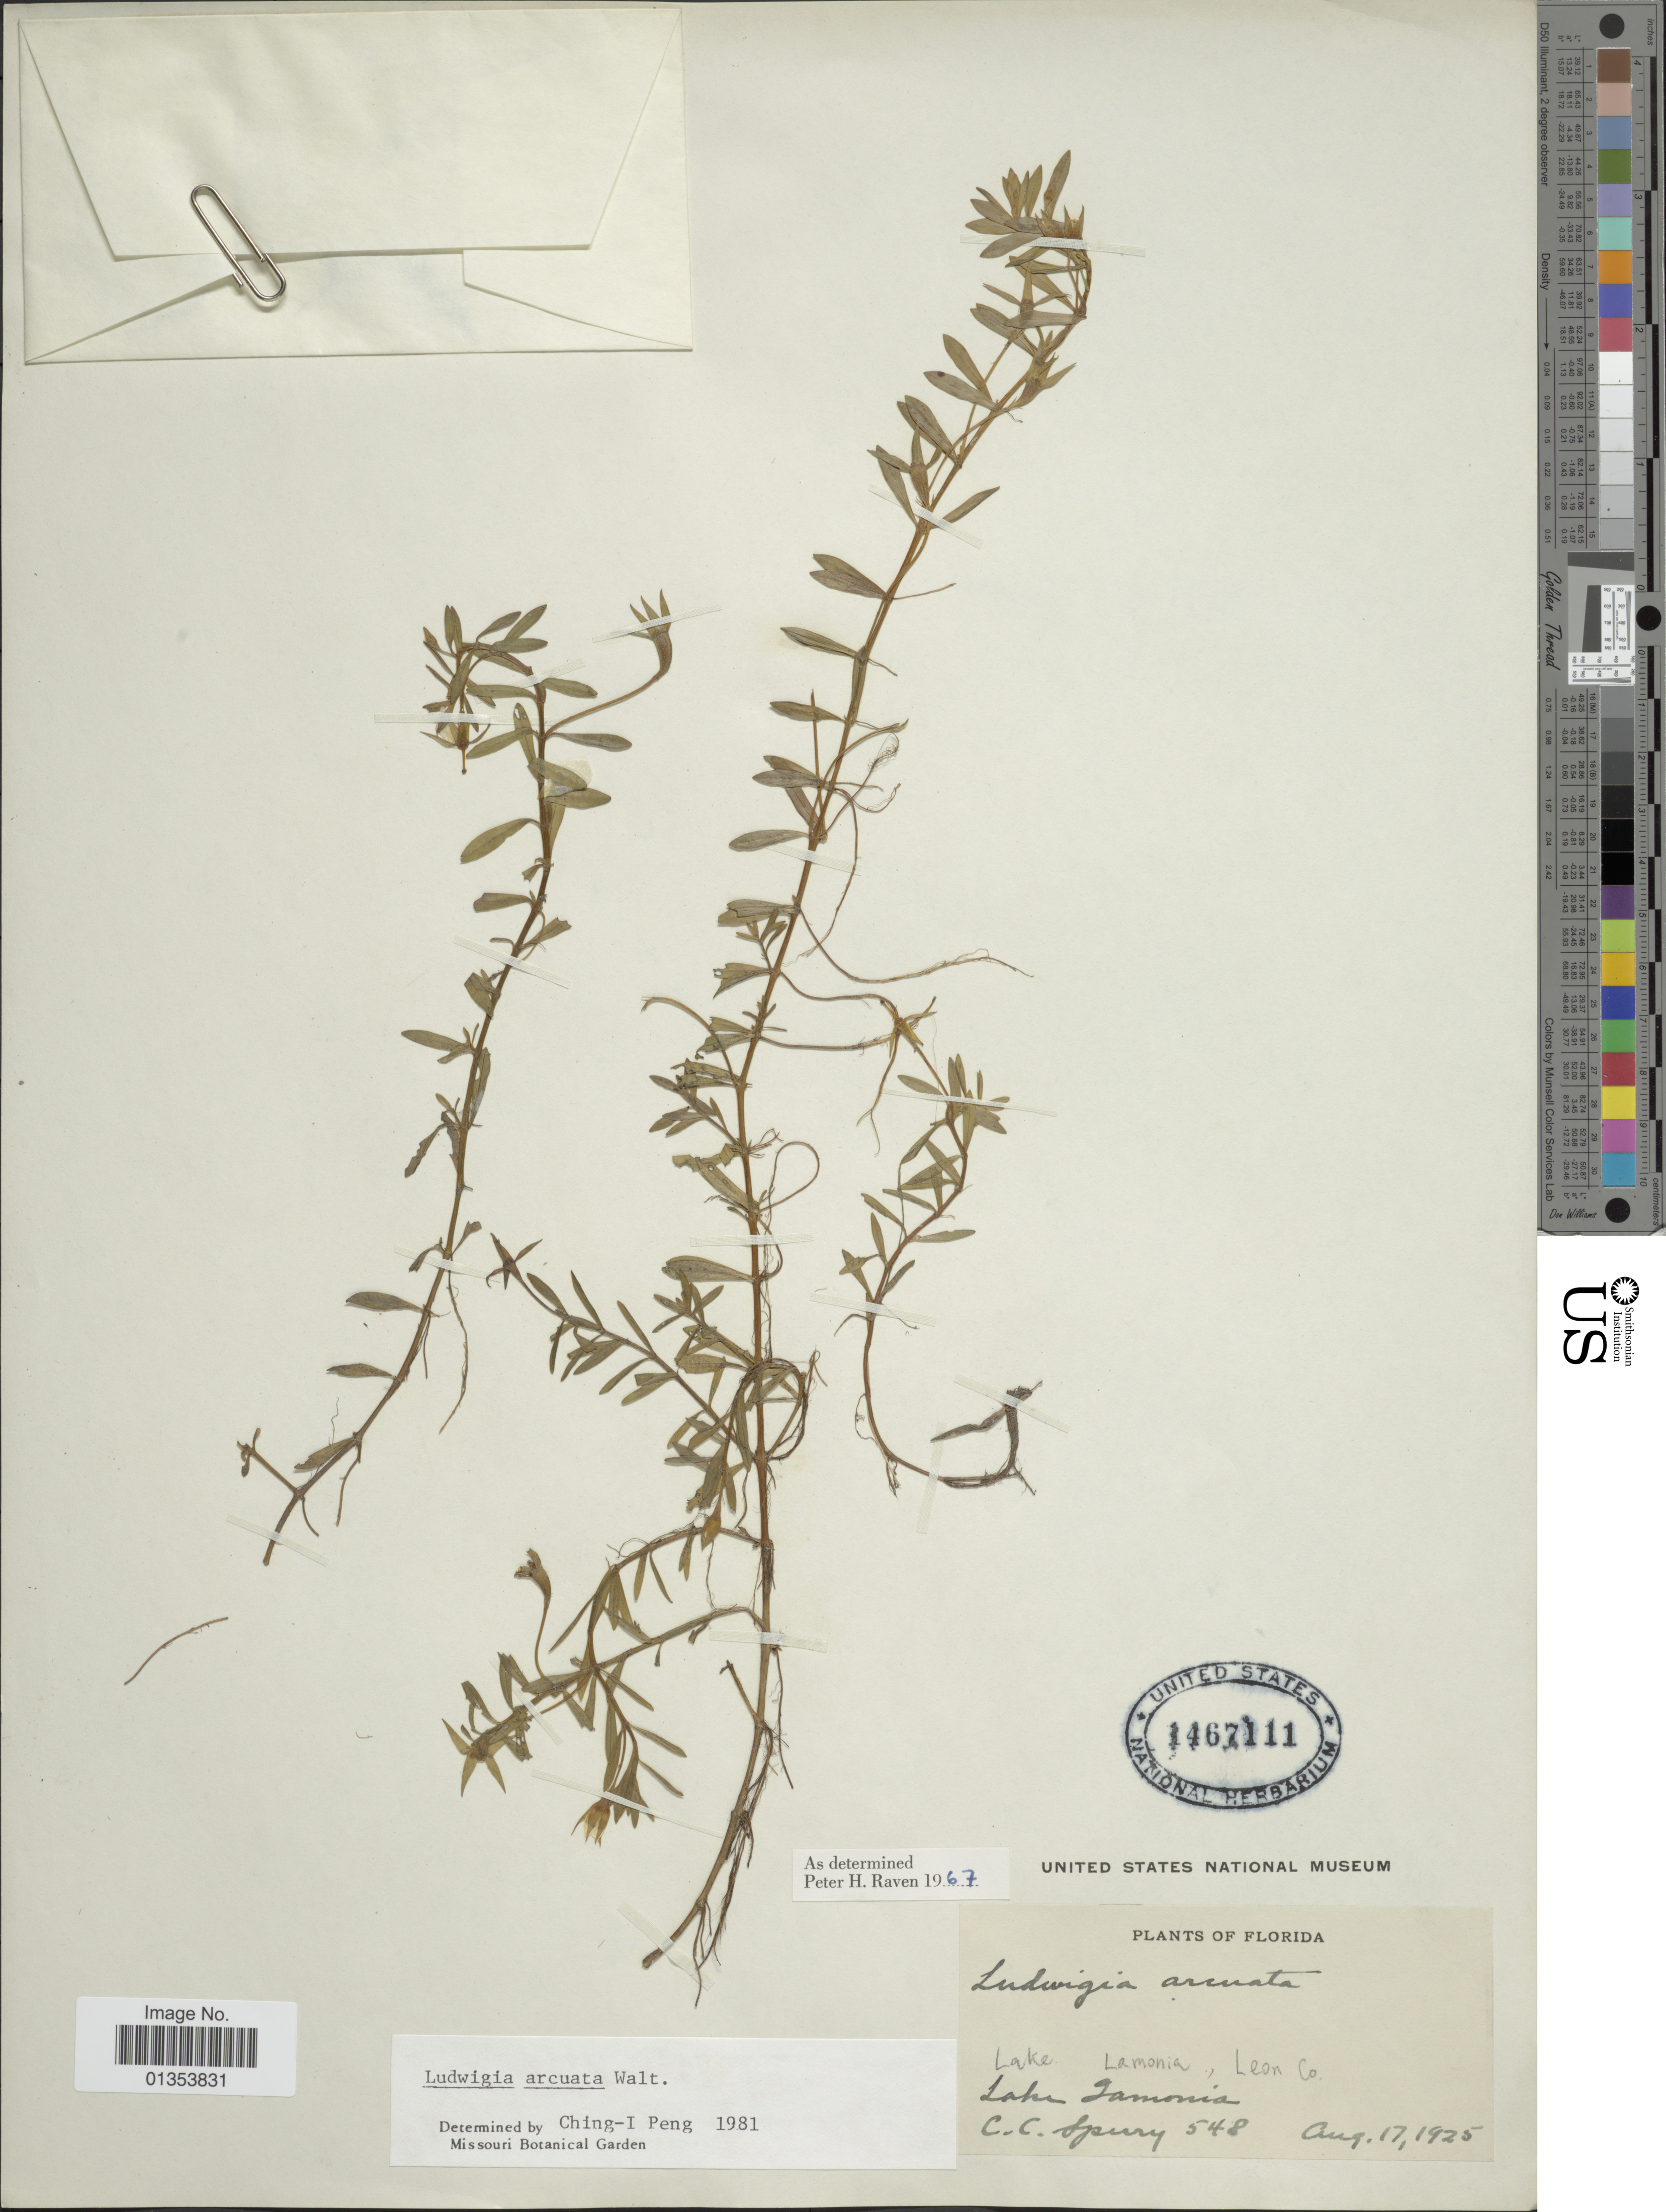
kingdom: Plantae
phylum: Tracheophyta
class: Magnoliopsida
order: Myrtales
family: Onagraceae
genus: Ludwigia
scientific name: Ludwigia arcuata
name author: Walter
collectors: C. Spury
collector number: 548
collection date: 1925-08-17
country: United States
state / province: Florida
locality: Lake Lamonia, Leon Co.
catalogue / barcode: US 1467111